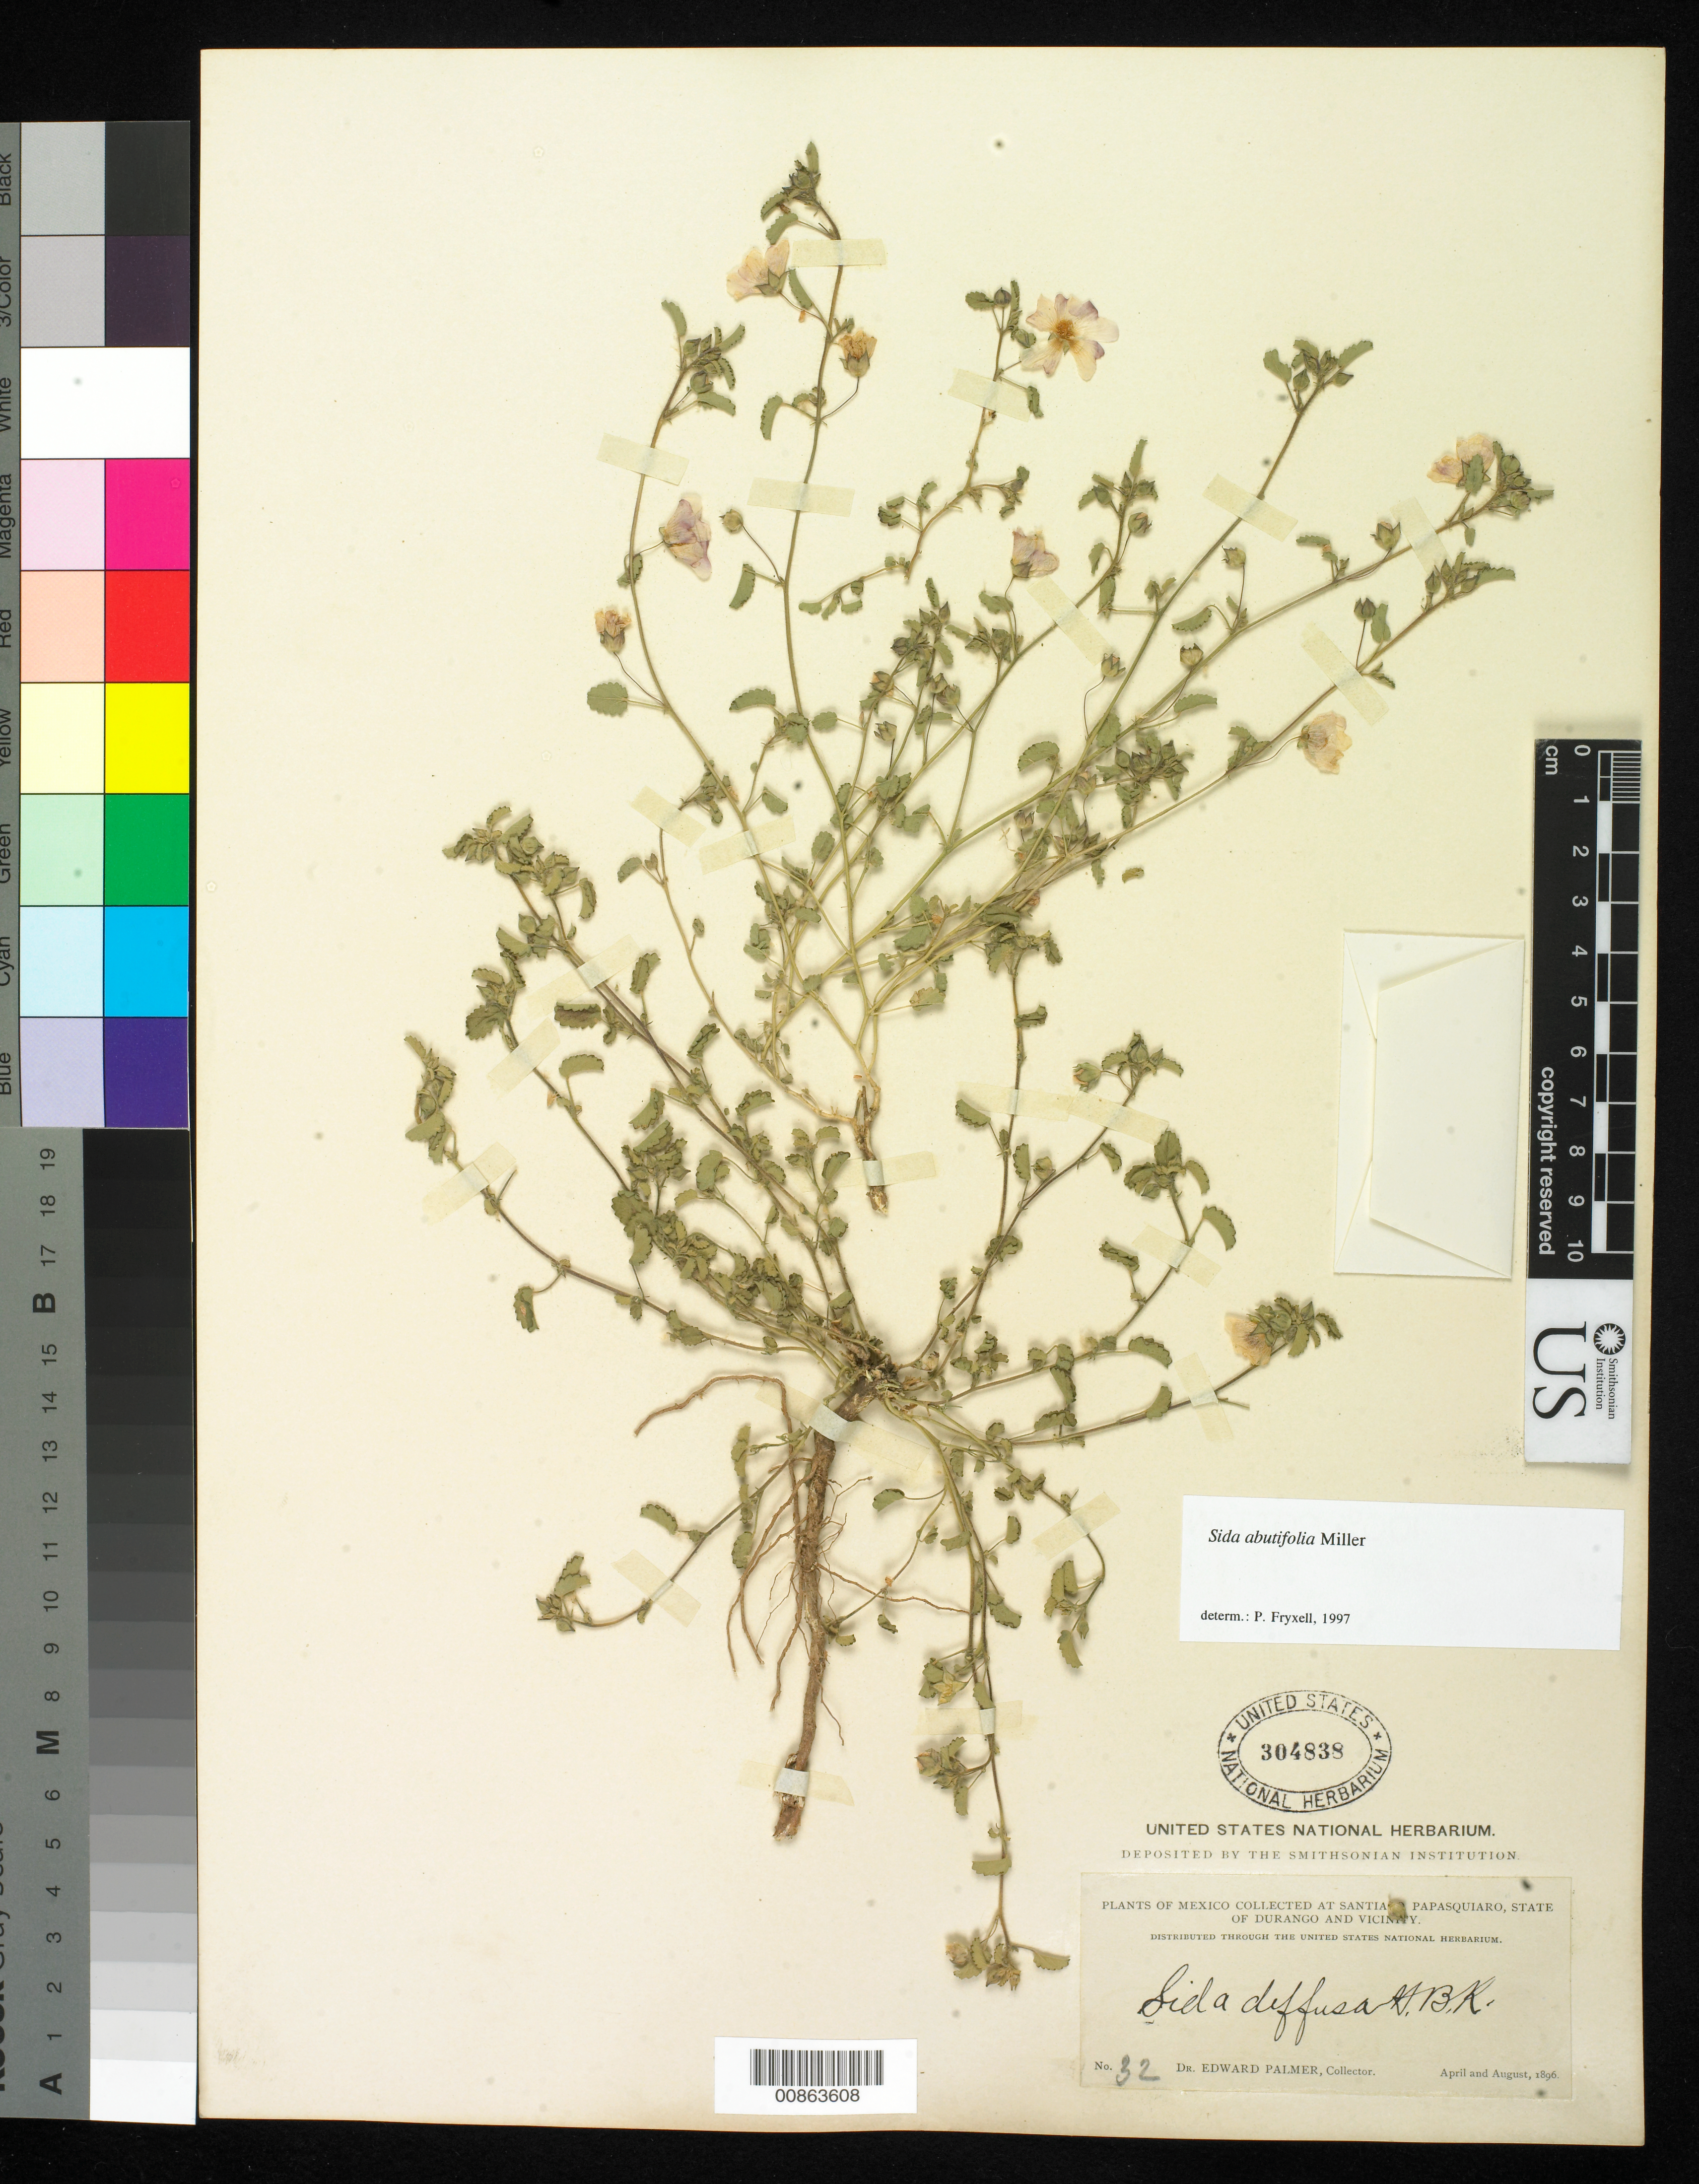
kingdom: Plantae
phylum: Tracheophyta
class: Magnoliopsida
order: Malvales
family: Malvaceae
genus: Sida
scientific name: Sida abutilifolia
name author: Mill.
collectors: E. Palmer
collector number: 32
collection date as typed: Apr 1896 to -- Aug 1896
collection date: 1896-04/1896-08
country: Mexico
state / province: Durango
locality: Santiago Papasquiaro, Durango and vicinity.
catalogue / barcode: US 304838